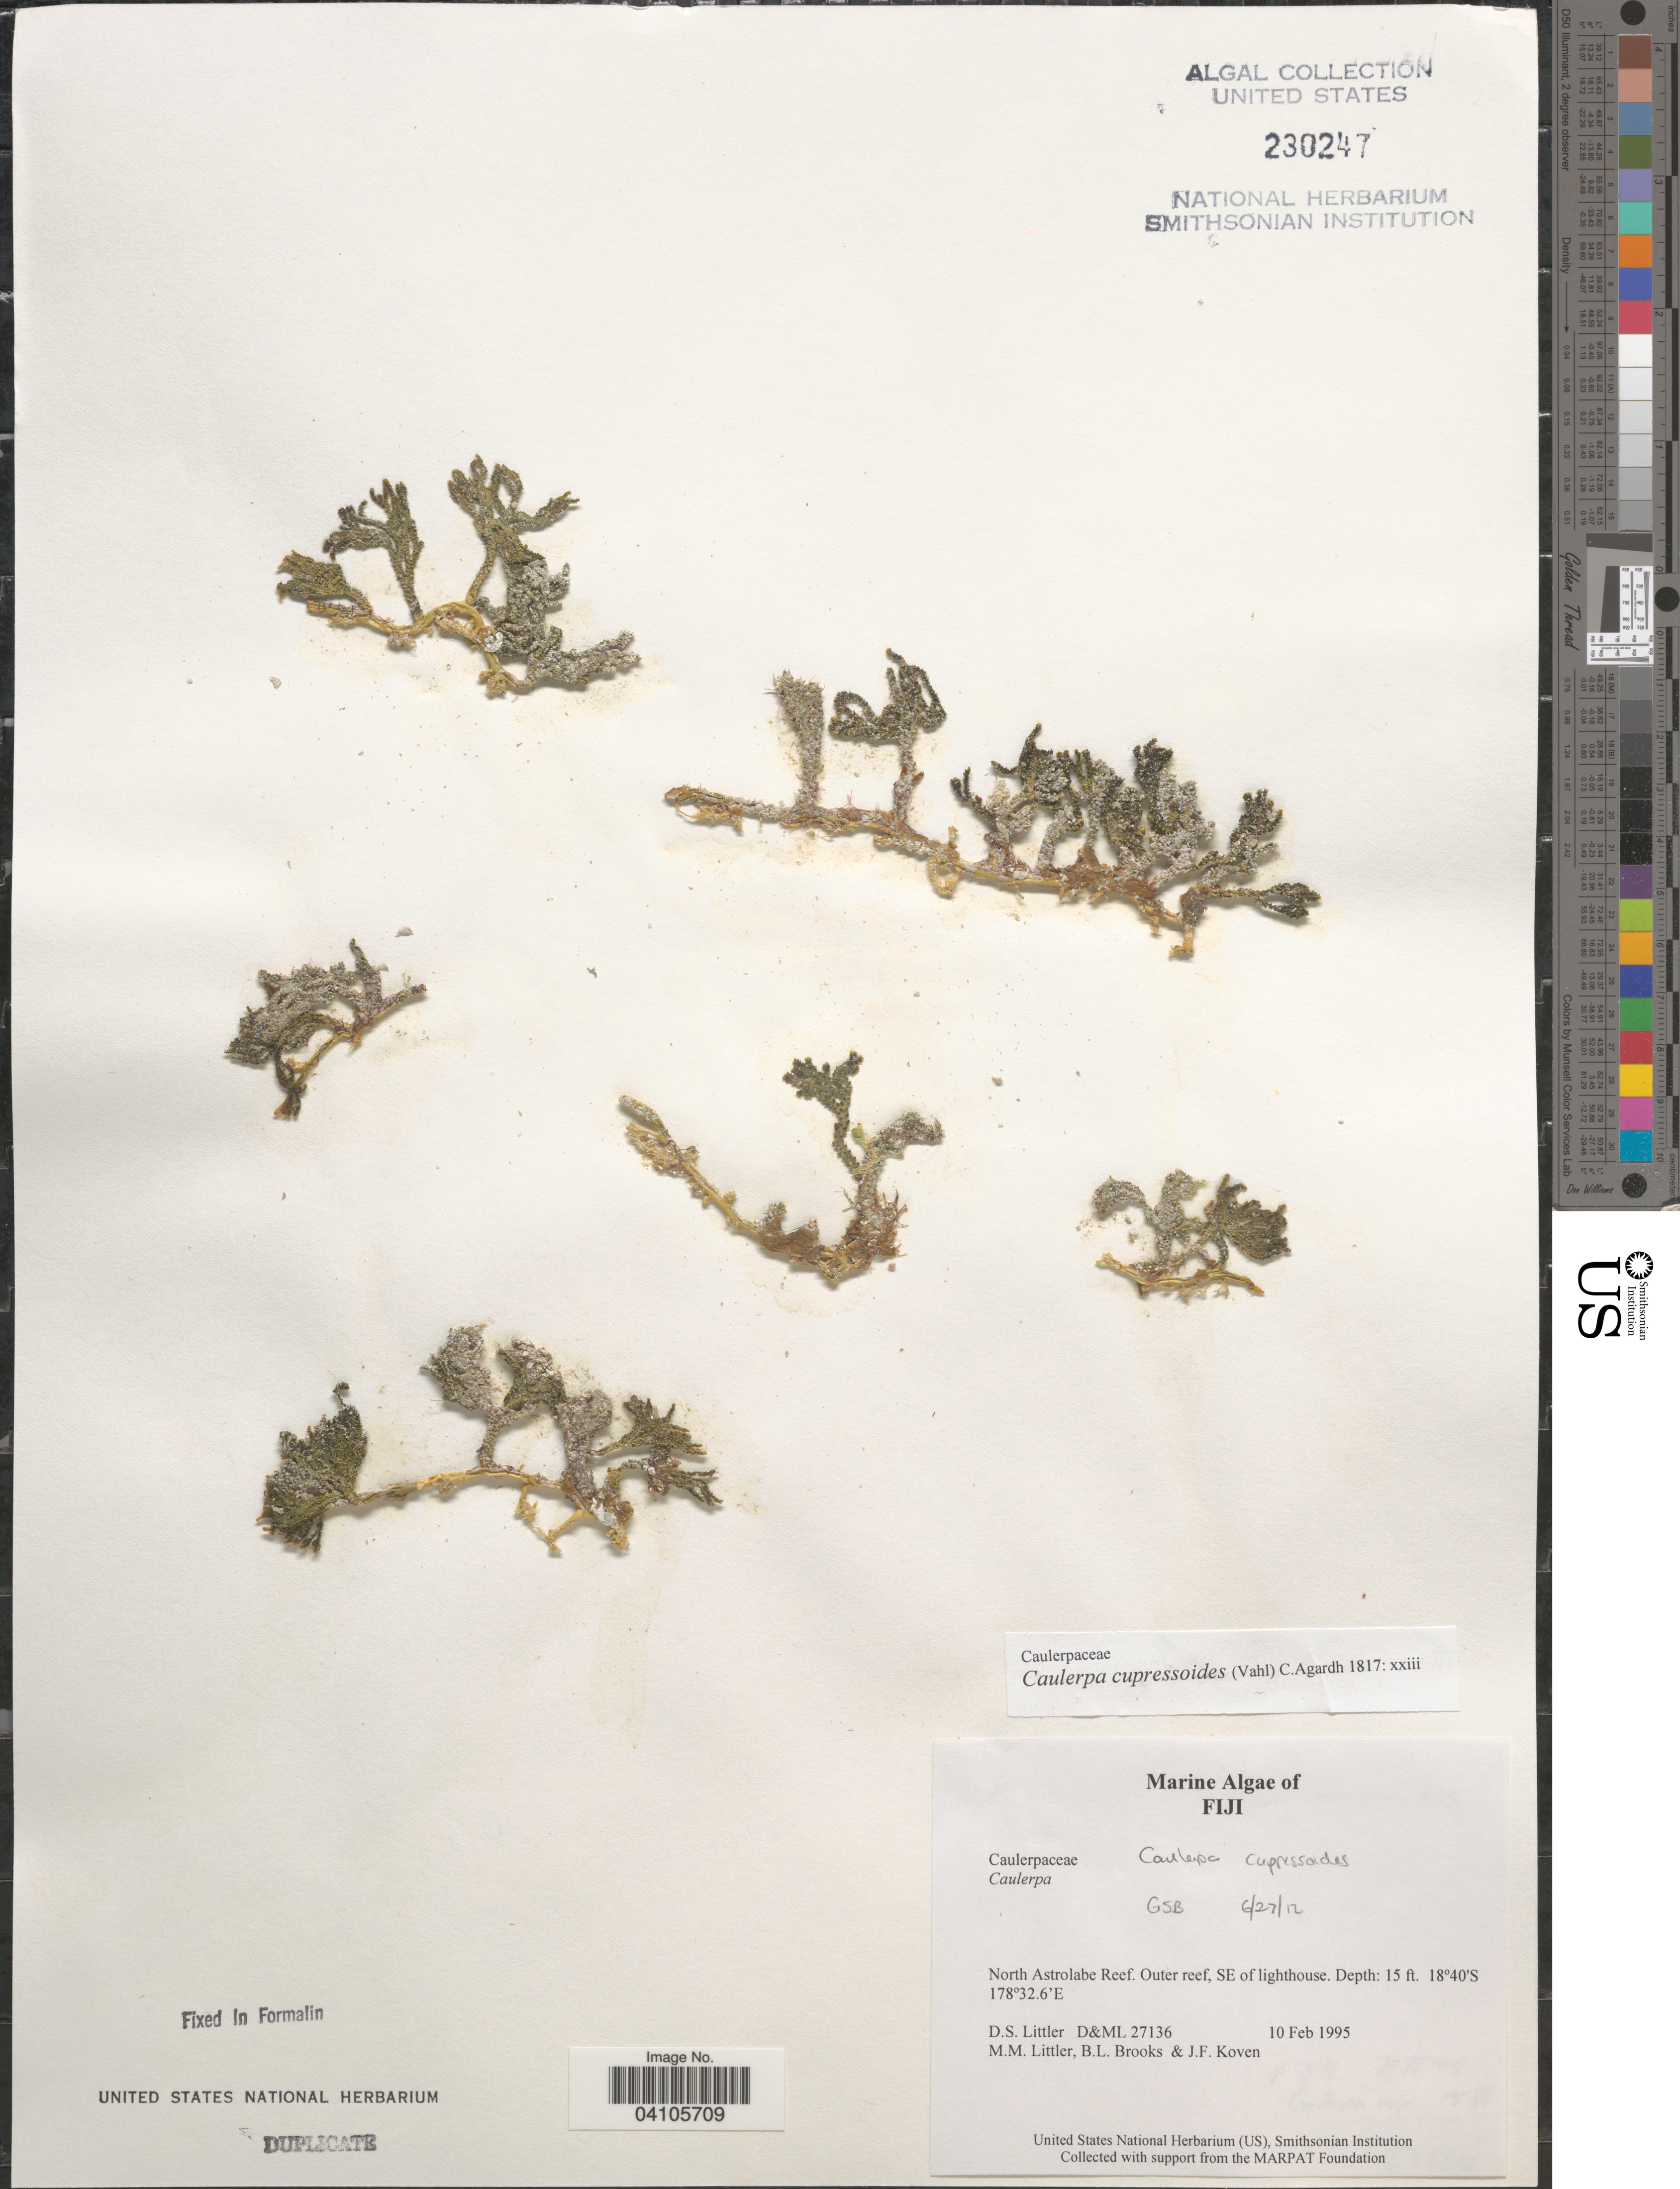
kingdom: Plantae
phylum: Chlorophyta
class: Ulvophyceae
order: Bryopsidales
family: Caulerpaceae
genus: Caulerpa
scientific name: Caulerpa cupressoides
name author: (Vahl) C. Agardh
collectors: D. S. Littler, B. Brooks & J. Koven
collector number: D&ML 27136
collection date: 1995-02-10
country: Fiji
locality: North Astrolabe Reef. Outer reef, SE of lighthouse.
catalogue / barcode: US 230247